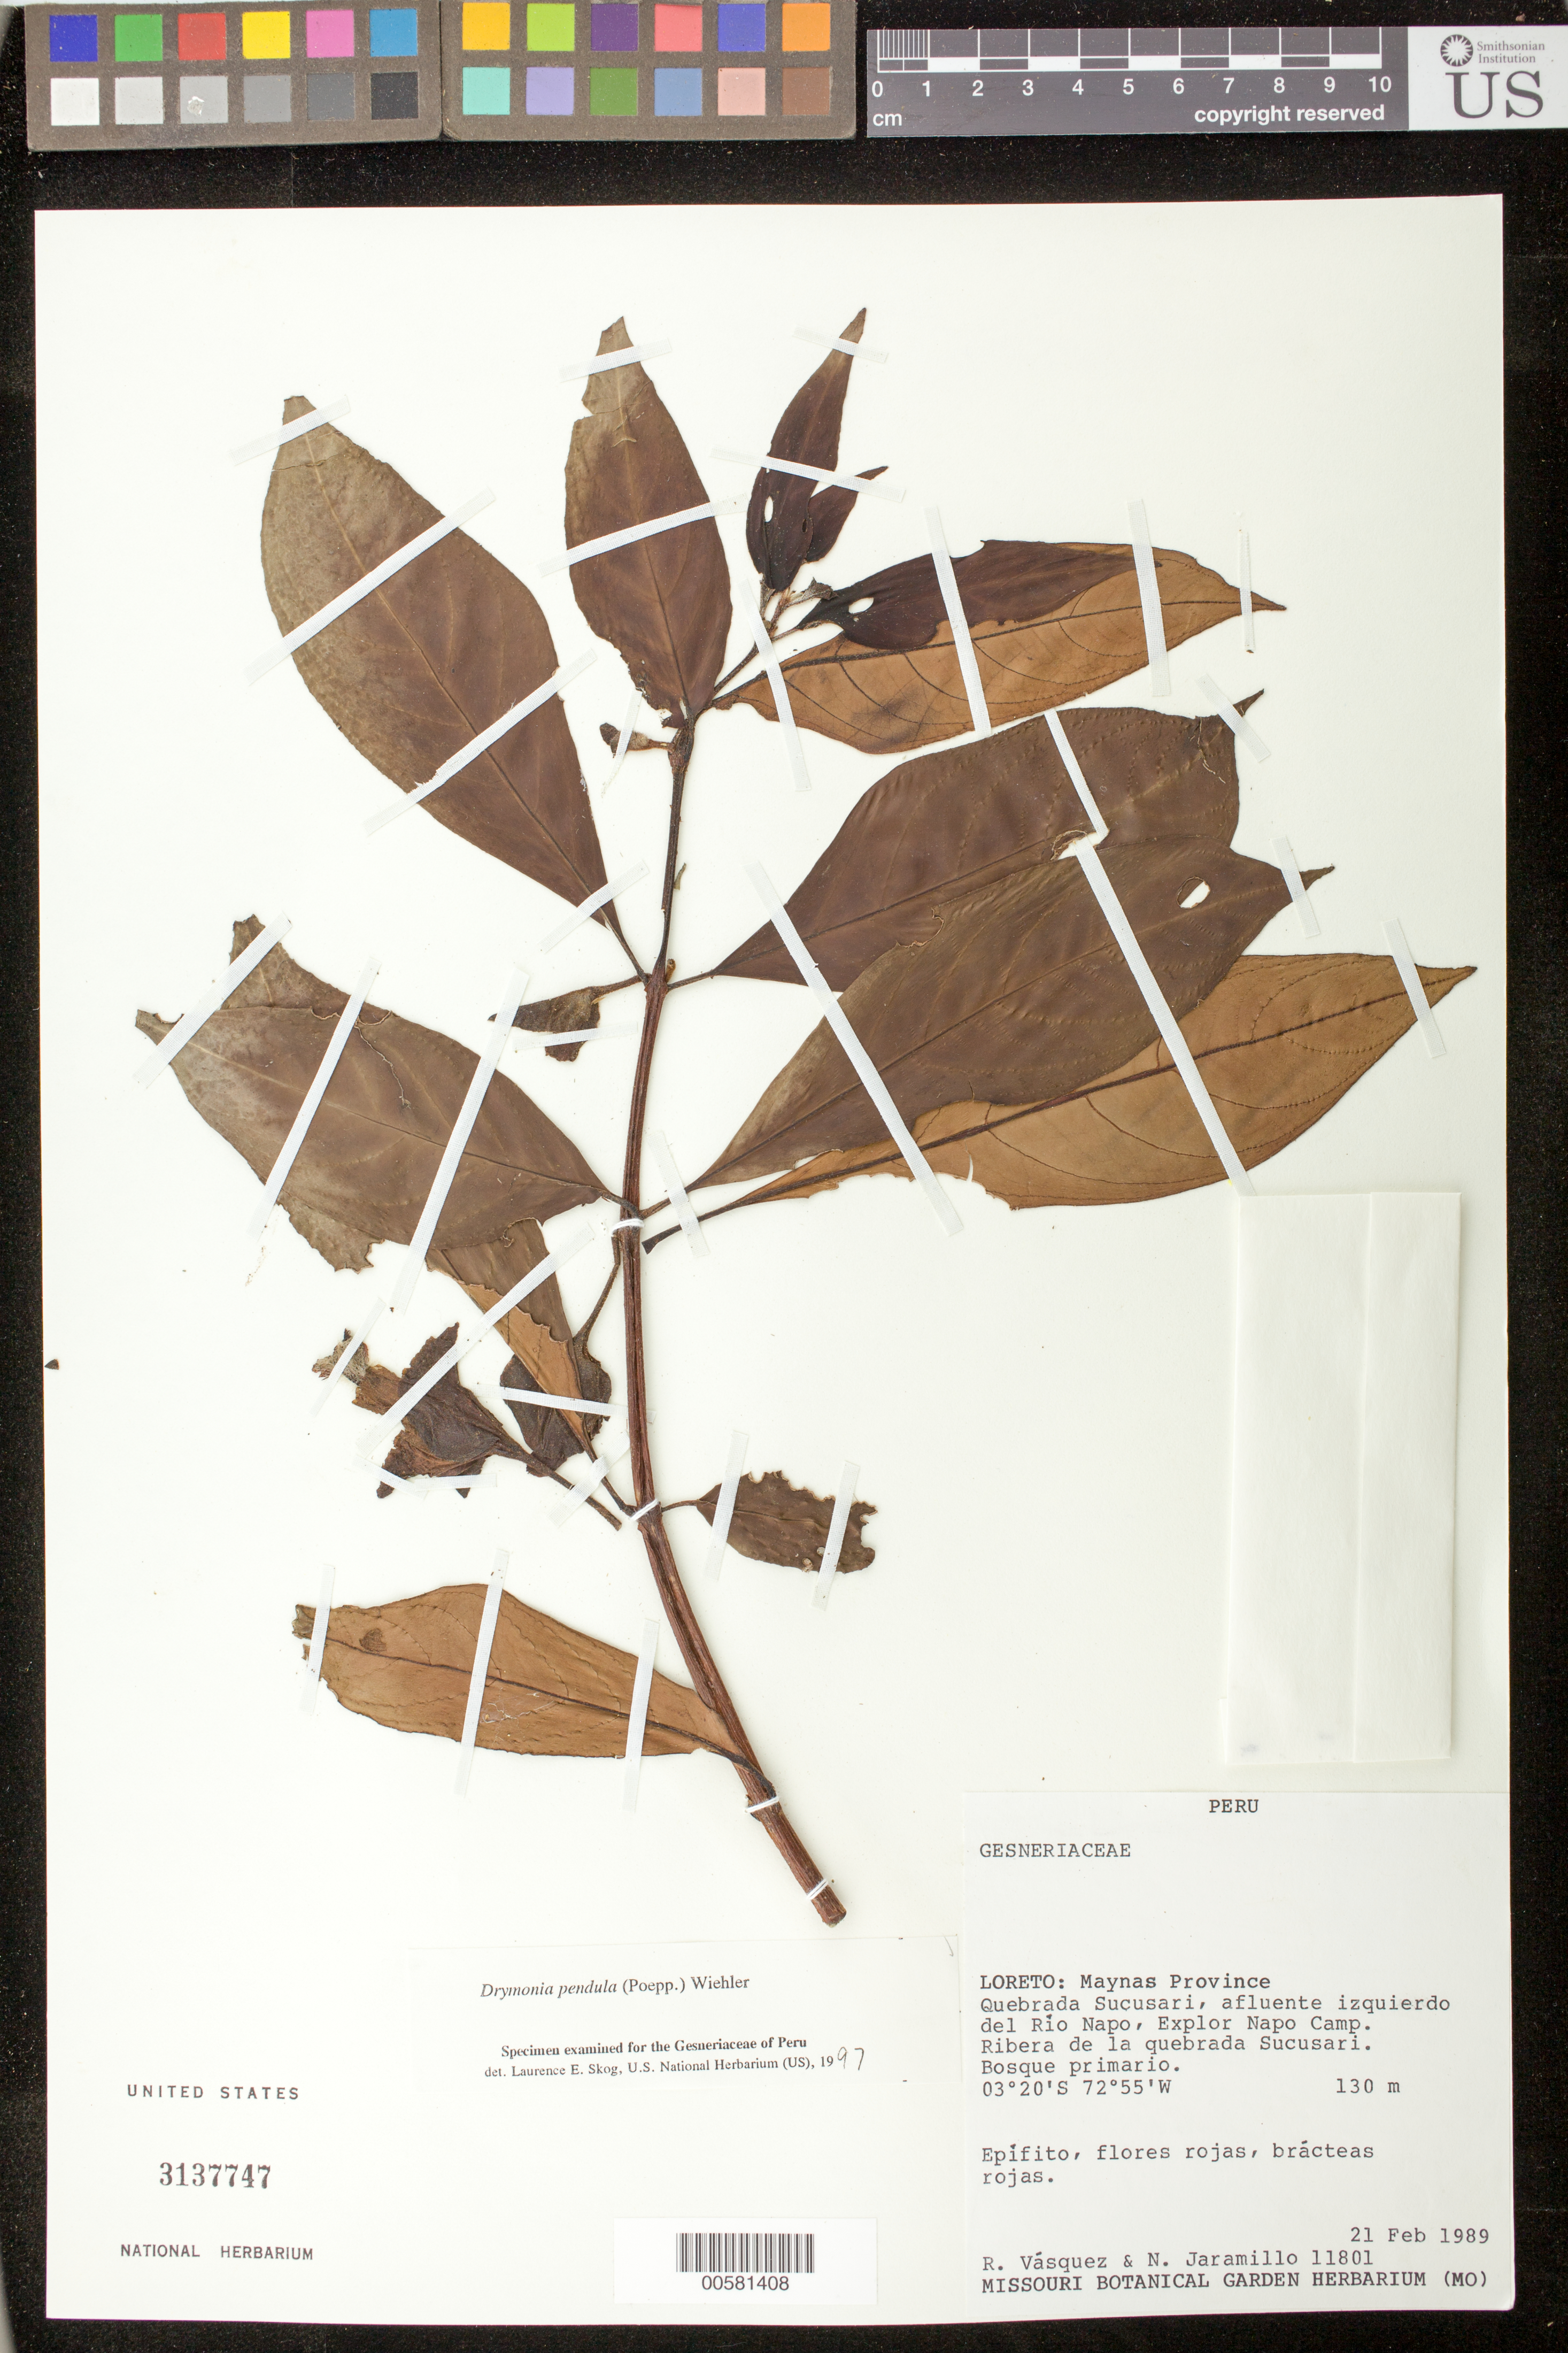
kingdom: Plantae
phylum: Tracheophyta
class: Magnoliopsida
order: Lamiales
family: Gesneriaceae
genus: Drymonia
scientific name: Drymonia pendula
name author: (Poepp.) Wiehler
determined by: Skog, Laurence E.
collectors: R. Vásquez & N. Jaramillo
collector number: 11801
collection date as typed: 21 Feb 1989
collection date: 1989-02-21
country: Peru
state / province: Loreto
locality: Prov. Maynas; Quebrada Sucusari, afluente izquierdo del Río Napo, Explor Napo Camp; Ribera de la quebrada Sucusari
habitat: Bosque primario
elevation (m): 130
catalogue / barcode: US 3137747